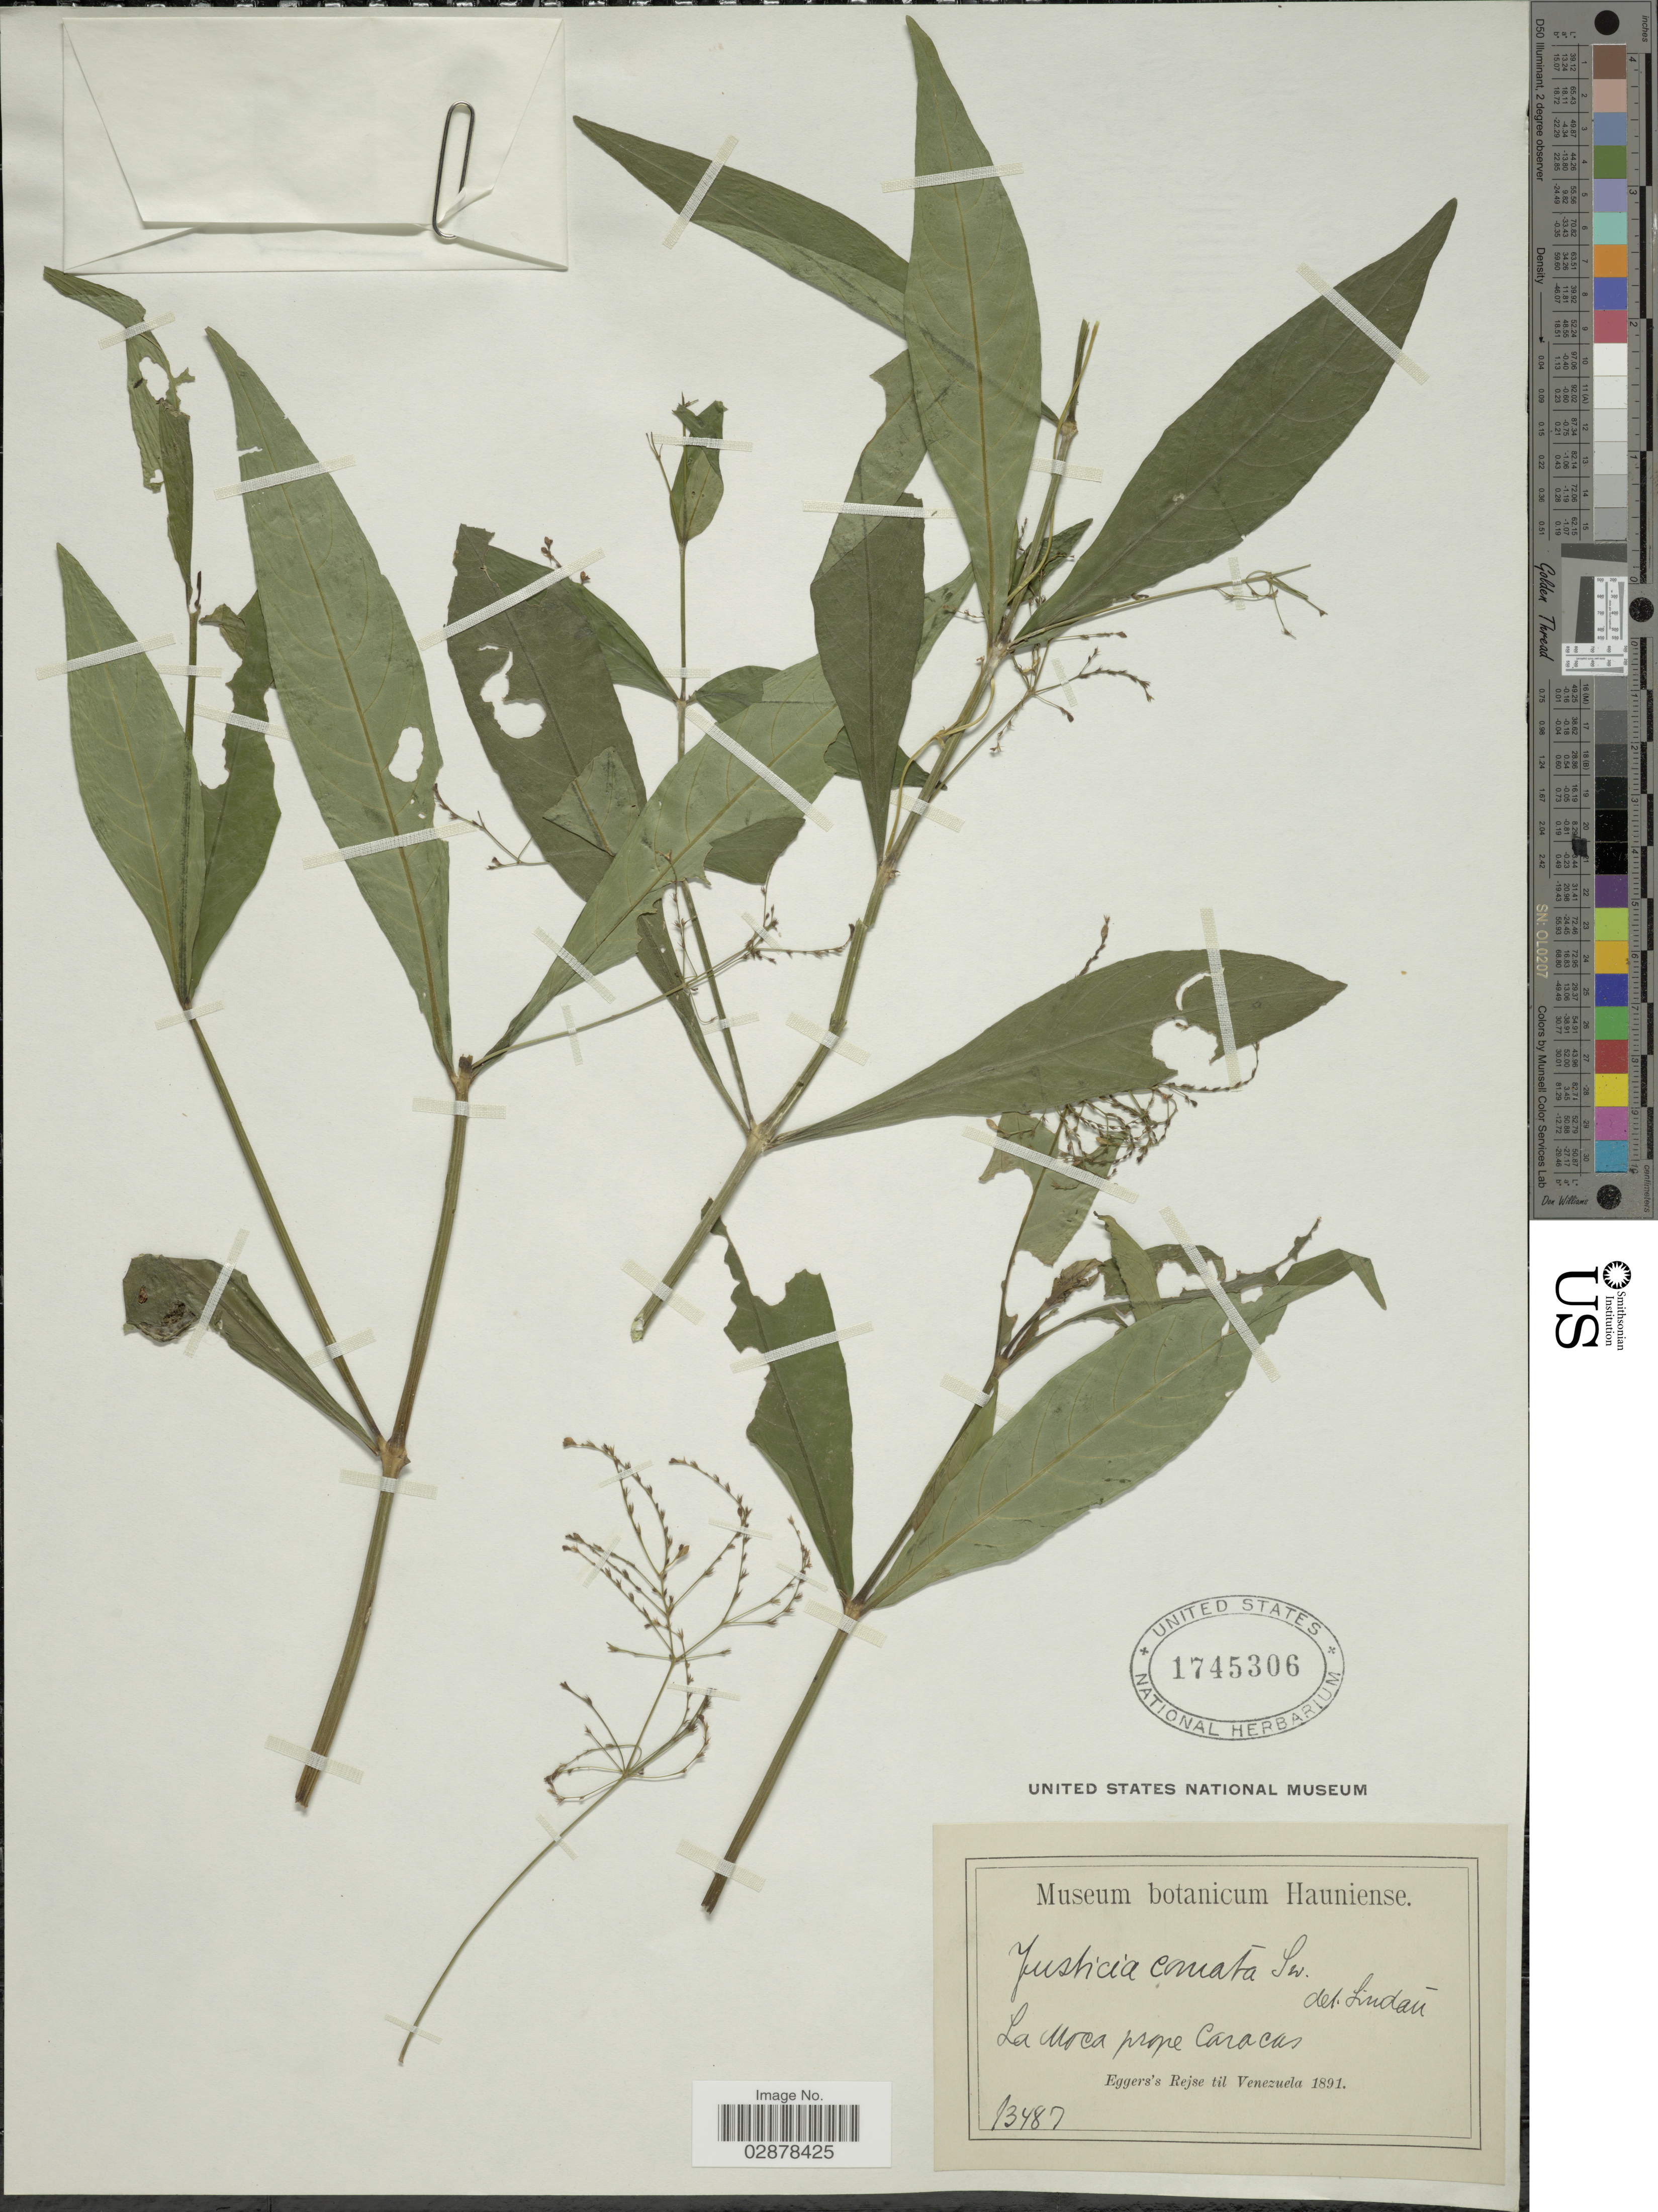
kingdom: Plantae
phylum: Tracheophyta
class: Magnoliopsida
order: Lamiales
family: Acanthaceae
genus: Justicia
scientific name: Justicia comata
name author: (L.) Lam.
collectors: -. Eggers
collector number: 13487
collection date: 1891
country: Venezuela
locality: La Moca, prope Caracas.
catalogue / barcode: US 1745306